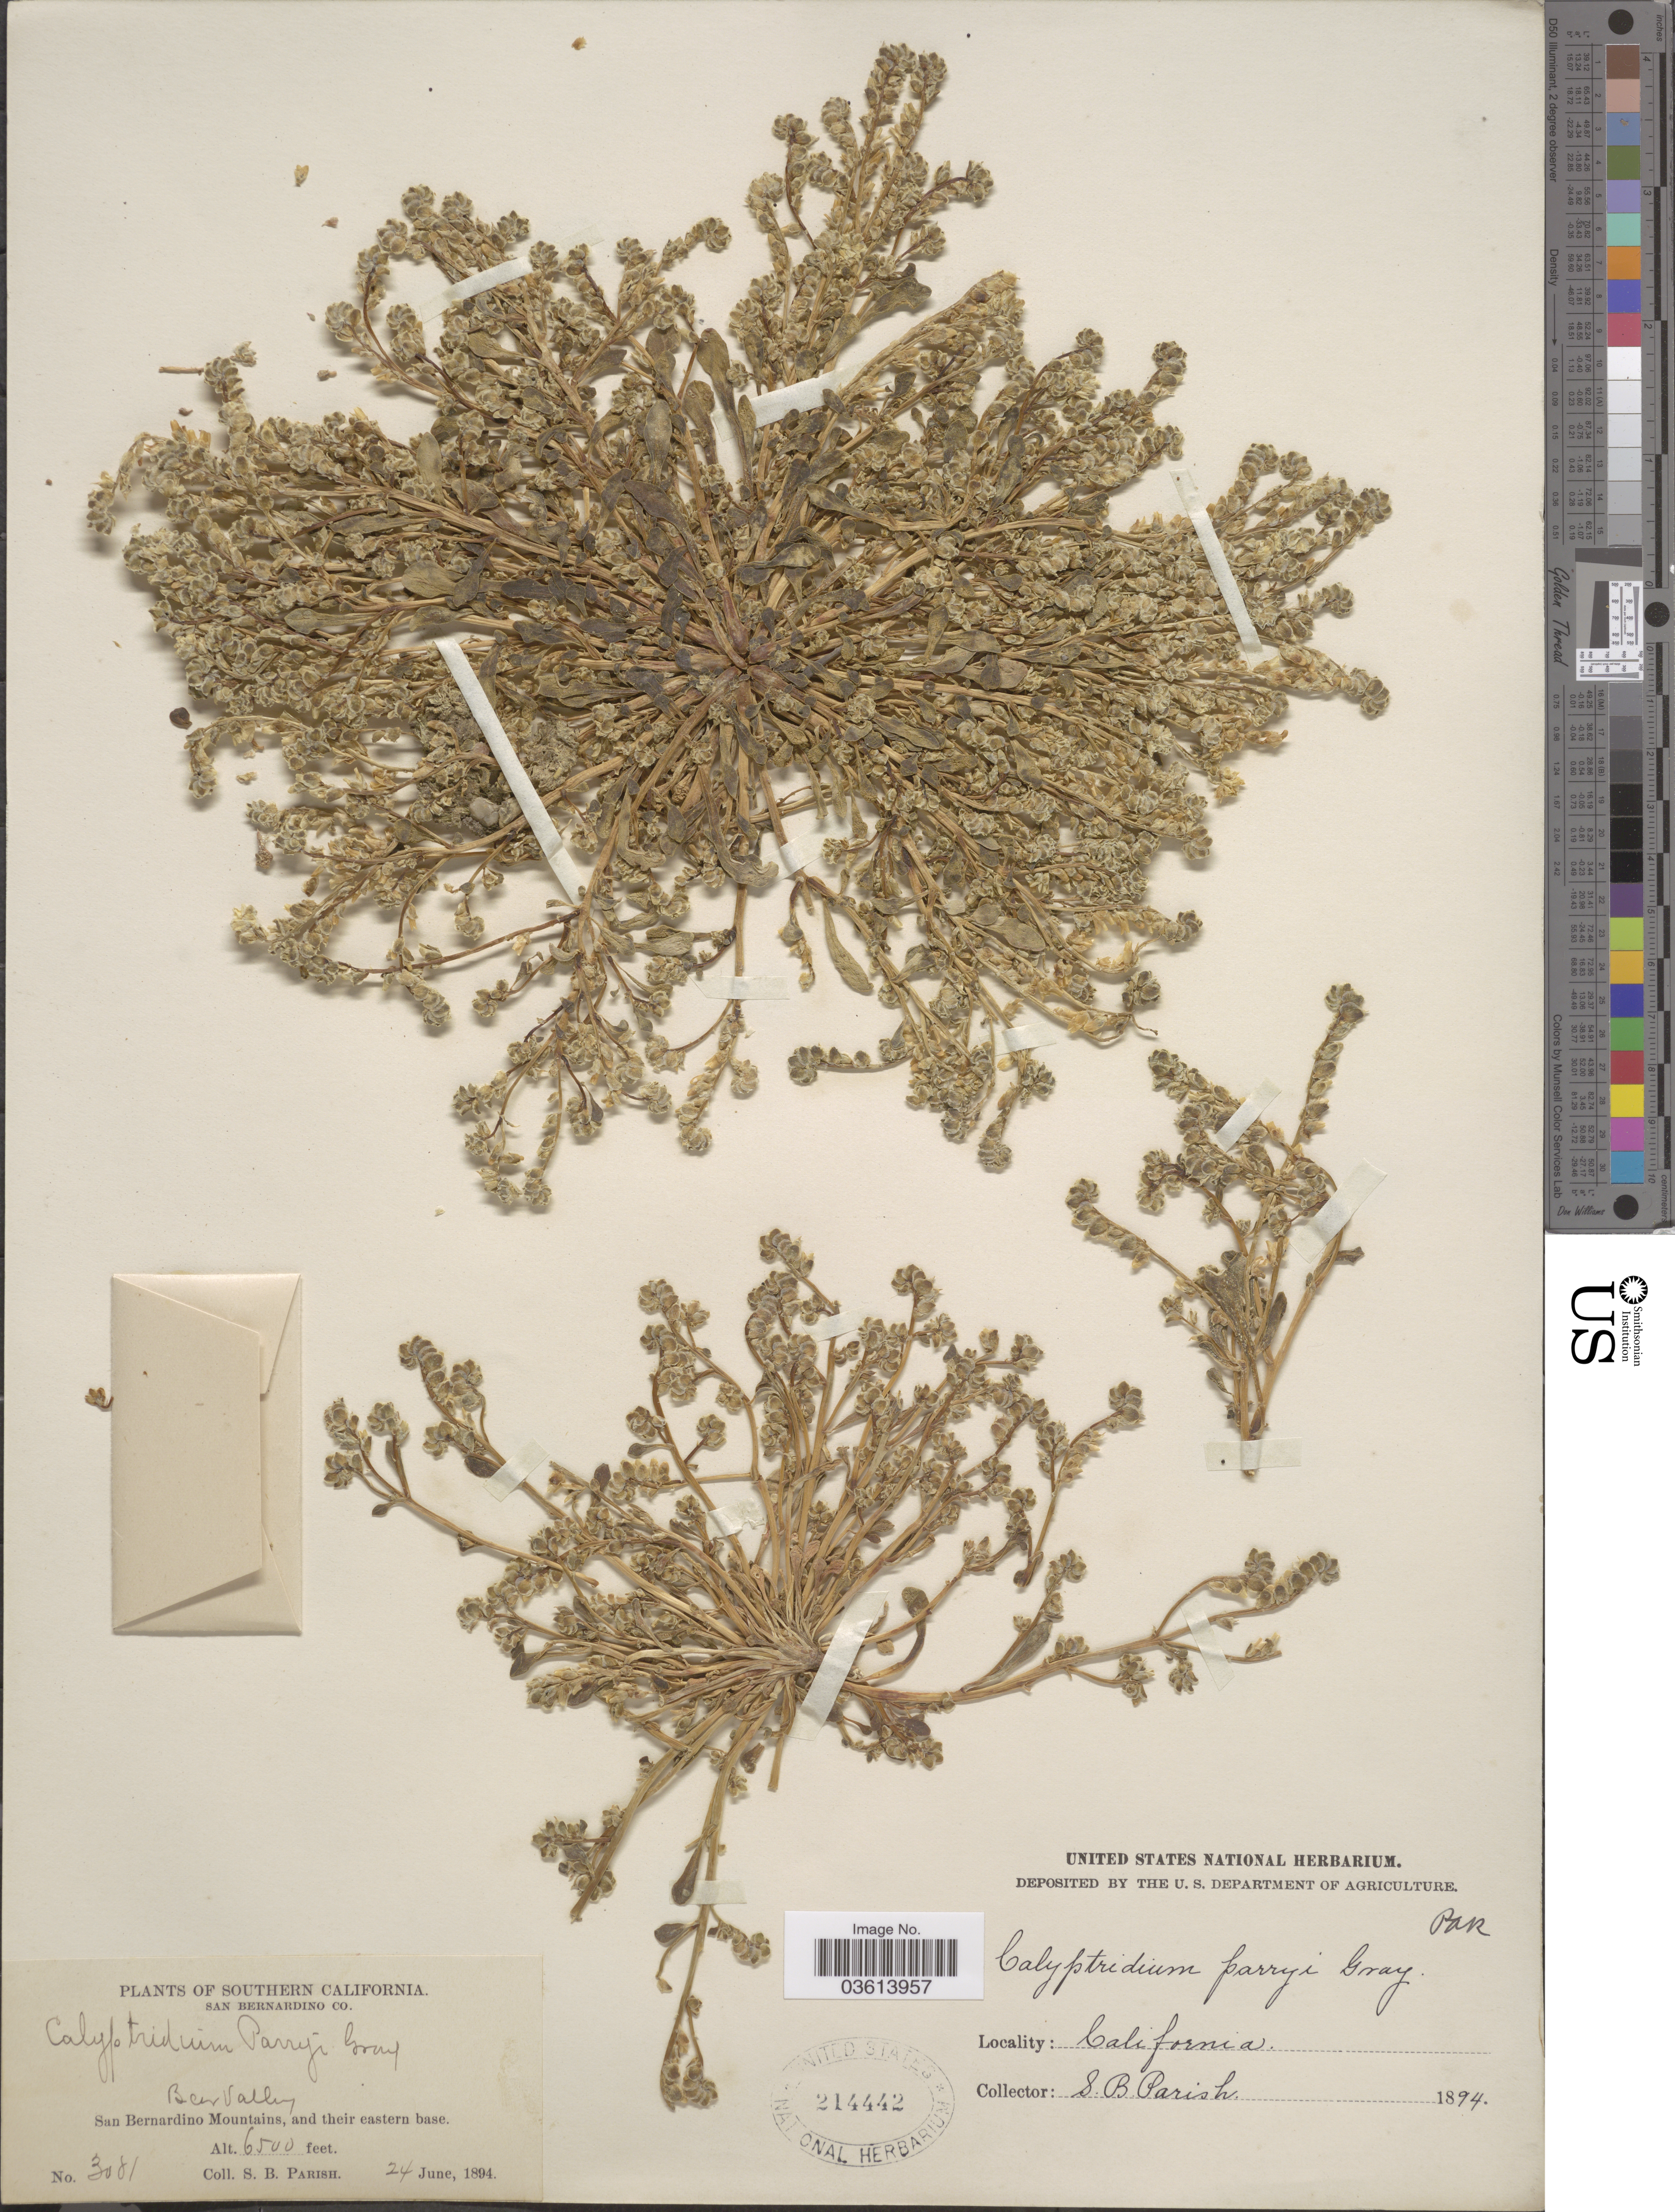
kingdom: Plantae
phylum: Tracheophyta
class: Magnoliopsida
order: Caryophyllales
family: Montiaceae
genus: Calyptridium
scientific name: Calyptridium parryi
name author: A. Gray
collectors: S. B. Parish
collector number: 3081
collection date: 1894-06-24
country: United States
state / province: California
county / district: San Bernardino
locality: Southern California. San Bernardino Co. Bear Valley. San Bernardino Mountains, and their eastern base.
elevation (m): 1981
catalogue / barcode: US 214442